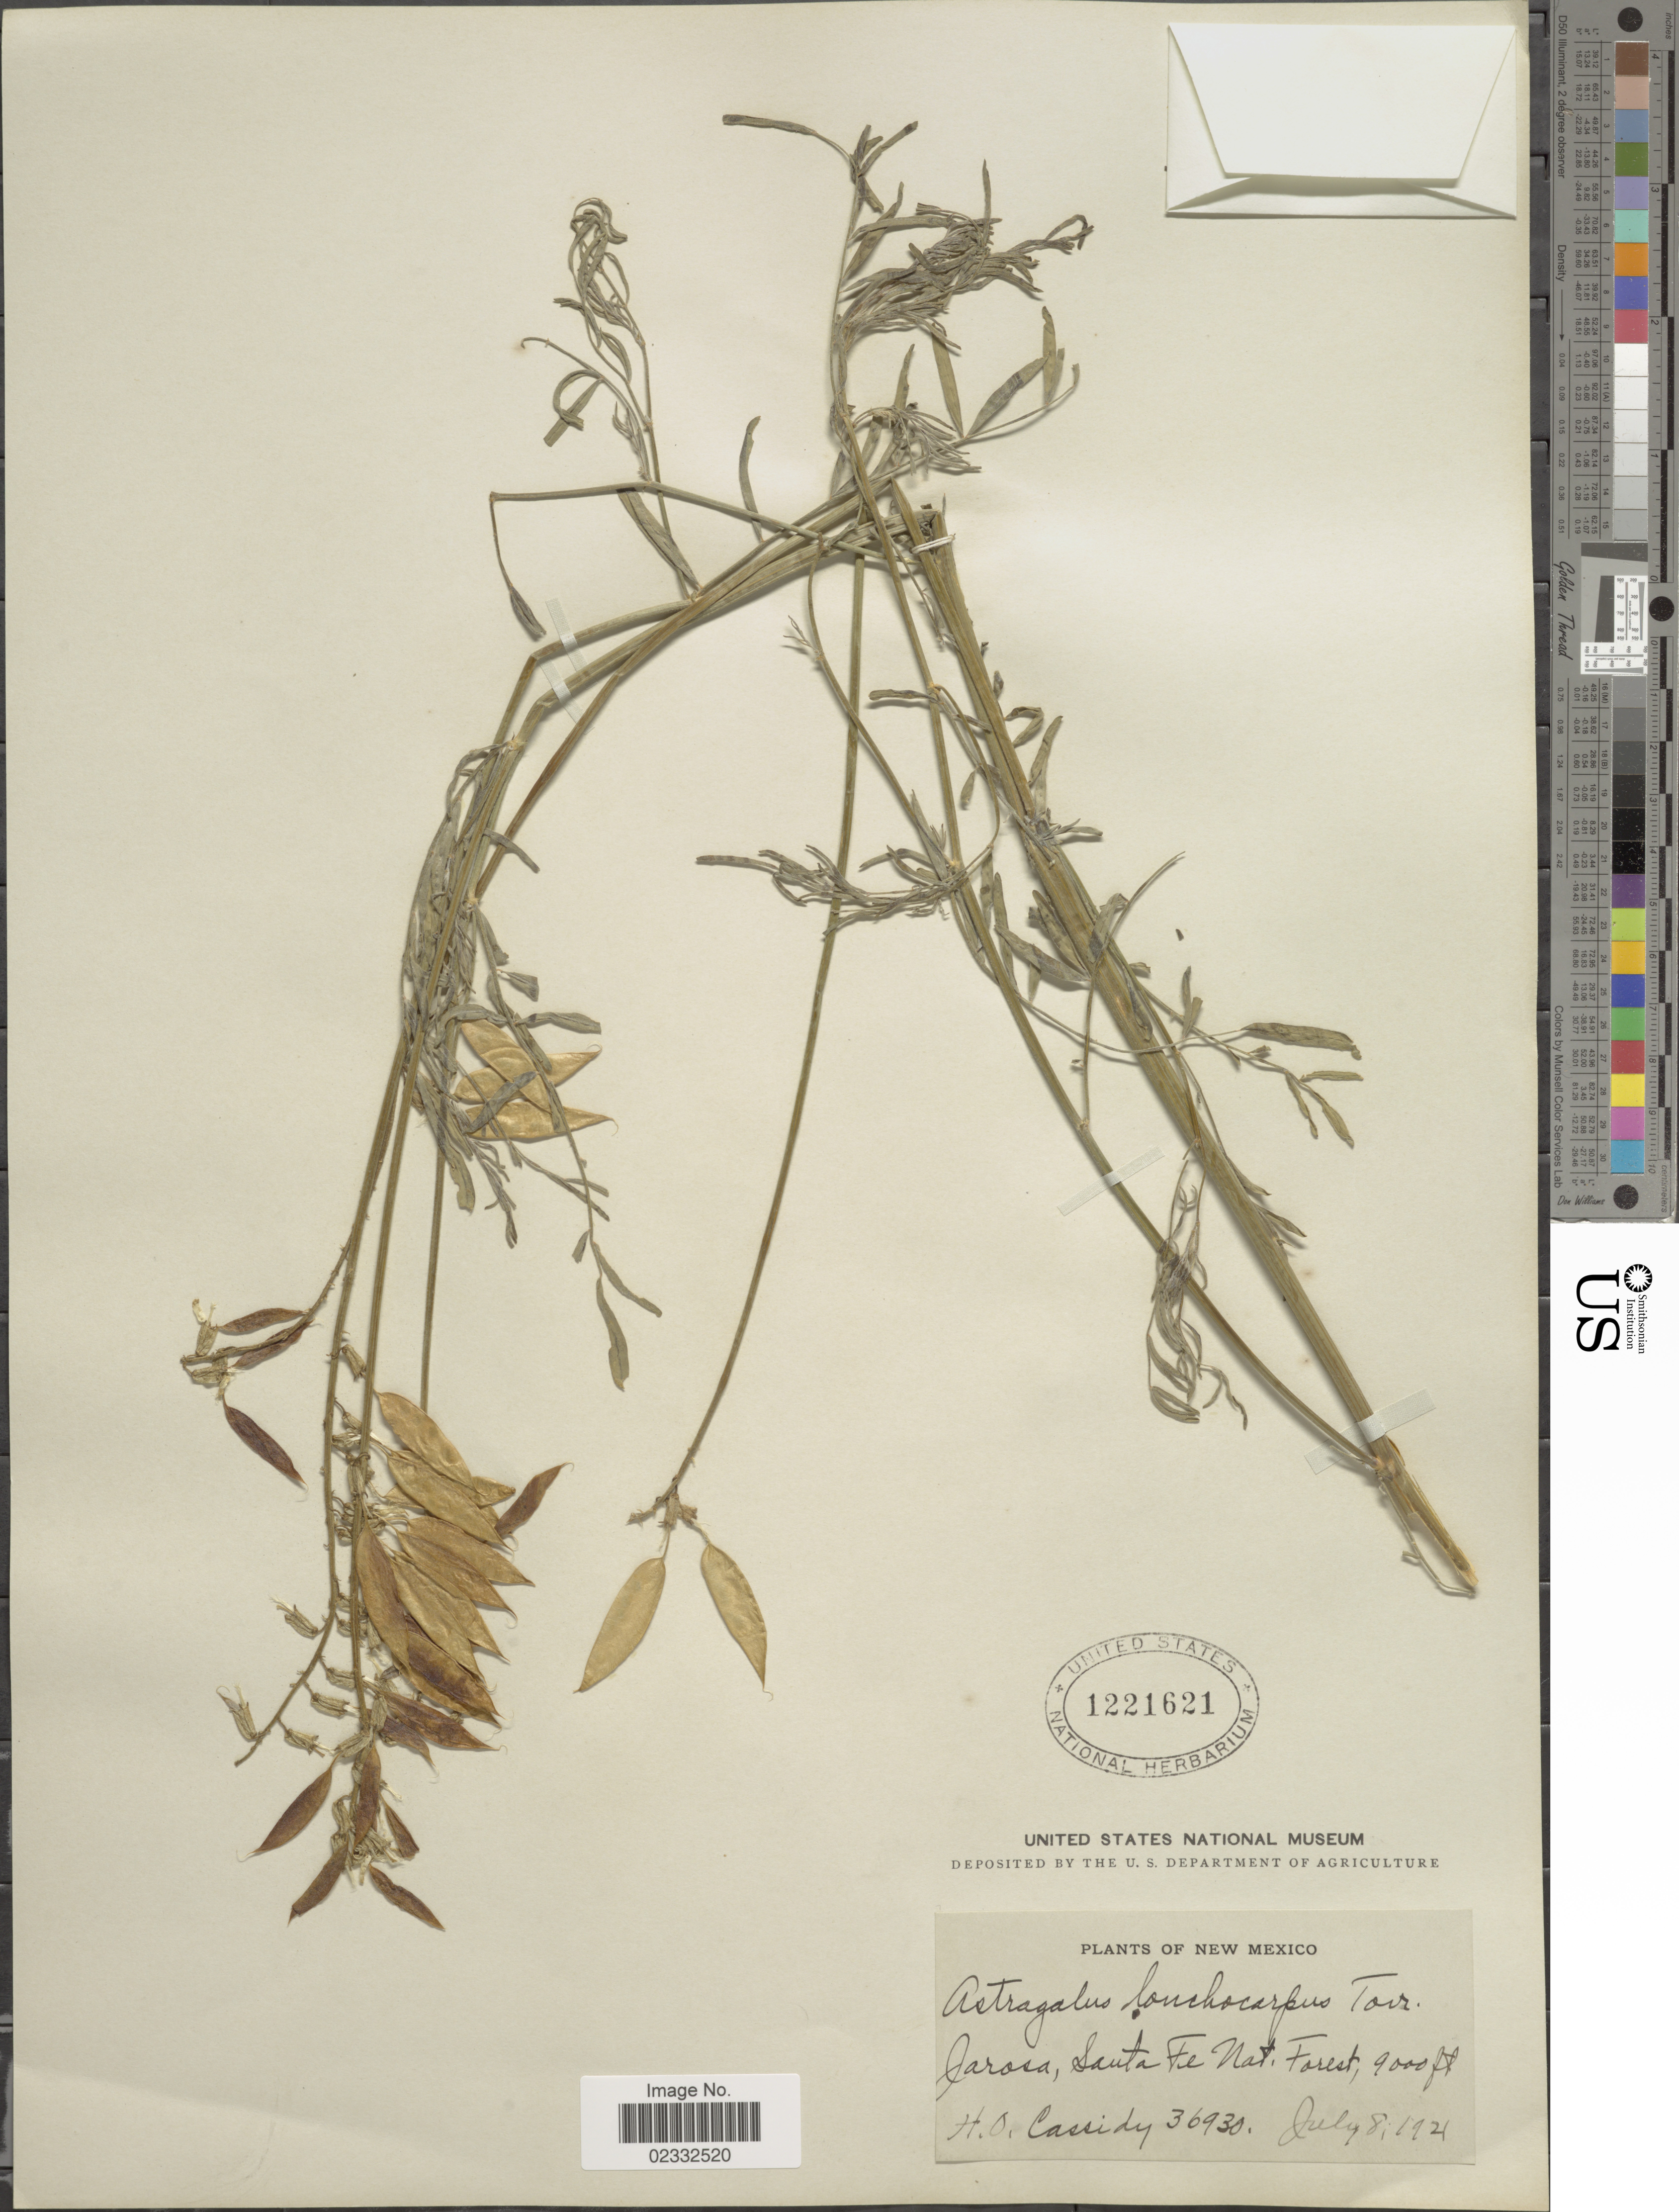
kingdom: Plantae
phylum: Tracheophyta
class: Magnoliopsida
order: Fabales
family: Fabaceae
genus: Astragalus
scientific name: Astragalus lonchocarpus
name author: Torr.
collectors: H. Cassidy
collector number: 36930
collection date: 1921-07-08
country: United States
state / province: New Mexico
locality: Jarosa, Santa Fe Nat. Forest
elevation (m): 2743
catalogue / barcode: US 1221621